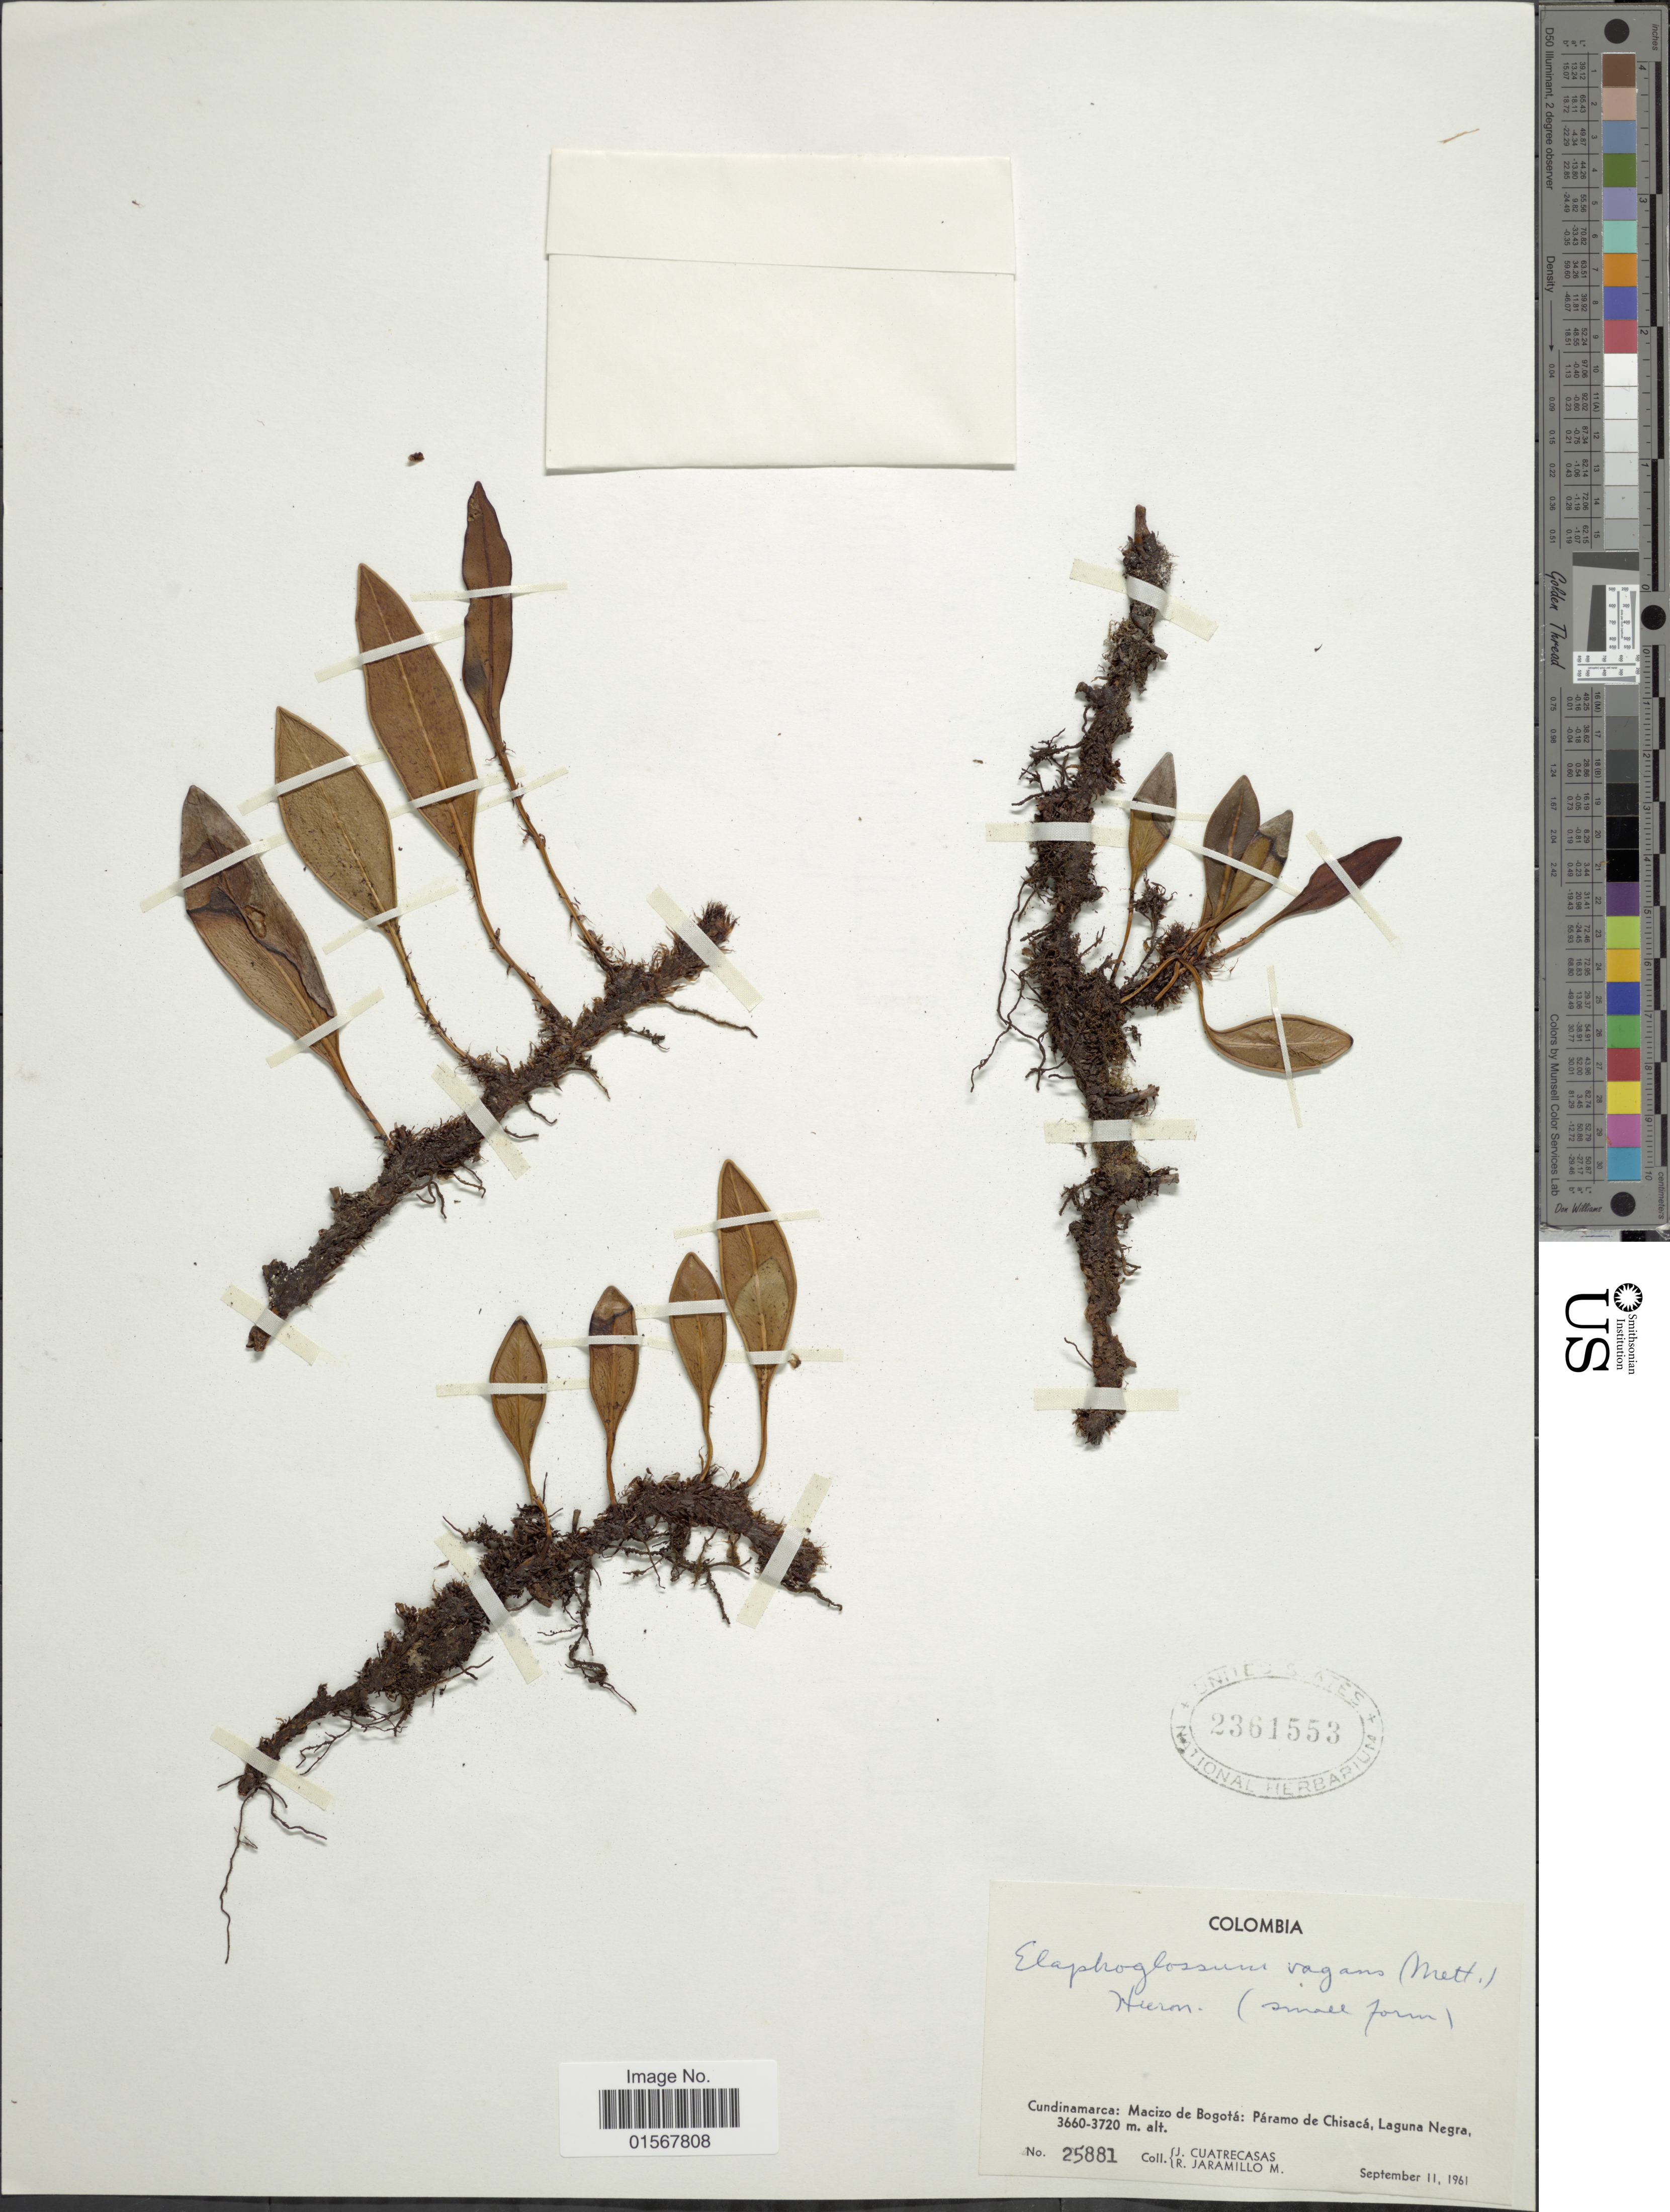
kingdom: Plantae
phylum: Tracheophyta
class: Polypodiopsida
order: Polypodiales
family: Dryopteridaceae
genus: Elaphoglossum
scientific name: Elaphoglossum vagans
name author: (Mett.) Hieron.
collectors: J. Cuatrecasas & R. Jaramillo M.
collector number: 25881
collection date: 1961-09-11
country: Colombia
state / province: Cundinamarca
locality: Cundinamarca: Macizo de Bogota: Paramo de Chisaca, Laguna Negra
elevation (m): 3660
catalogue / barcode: US 2361553